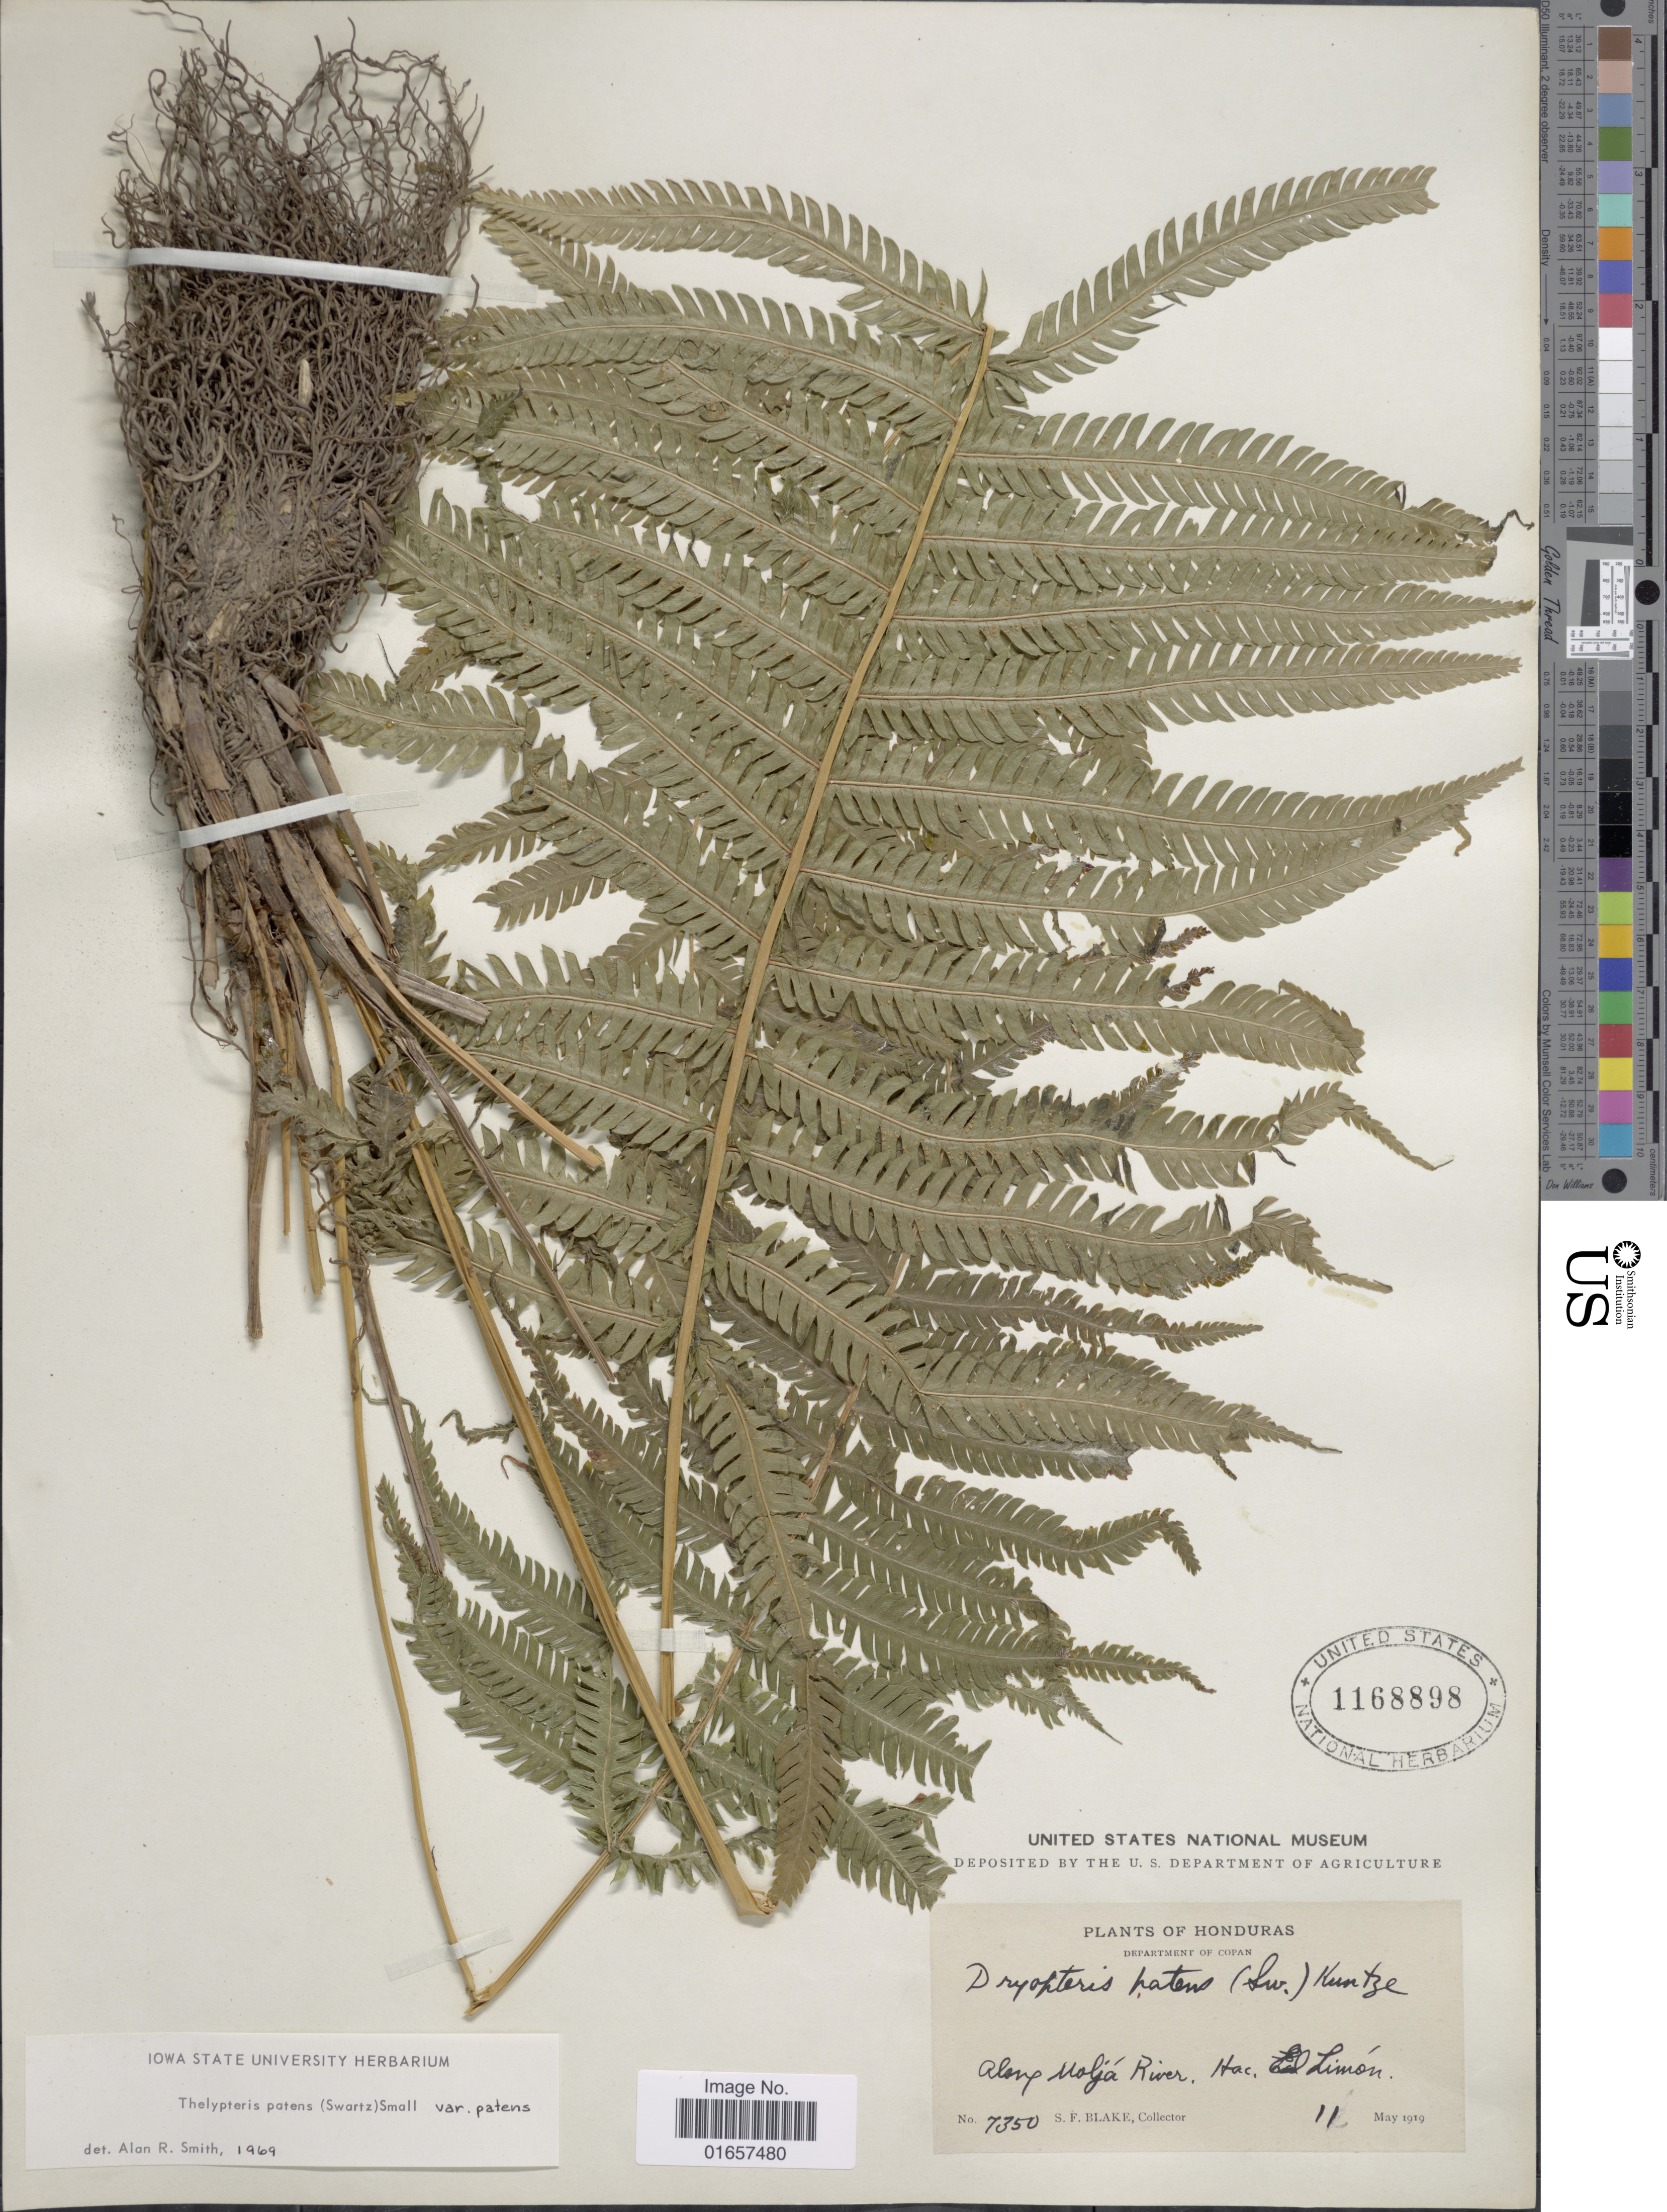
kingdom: Plantae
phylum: Tracheophyta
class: Polypodiopsida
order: Polypodiales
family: Thelypteridaceae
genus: Christella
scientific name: Christella patens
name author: (Sw.) Holttum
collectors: S. Blake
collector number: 7350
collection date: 1919-05-11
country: Costa Rica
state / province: Limón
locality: Honduras, Department of Copan, along Moljá River, Hac. Limón.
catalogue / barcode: US 1168898